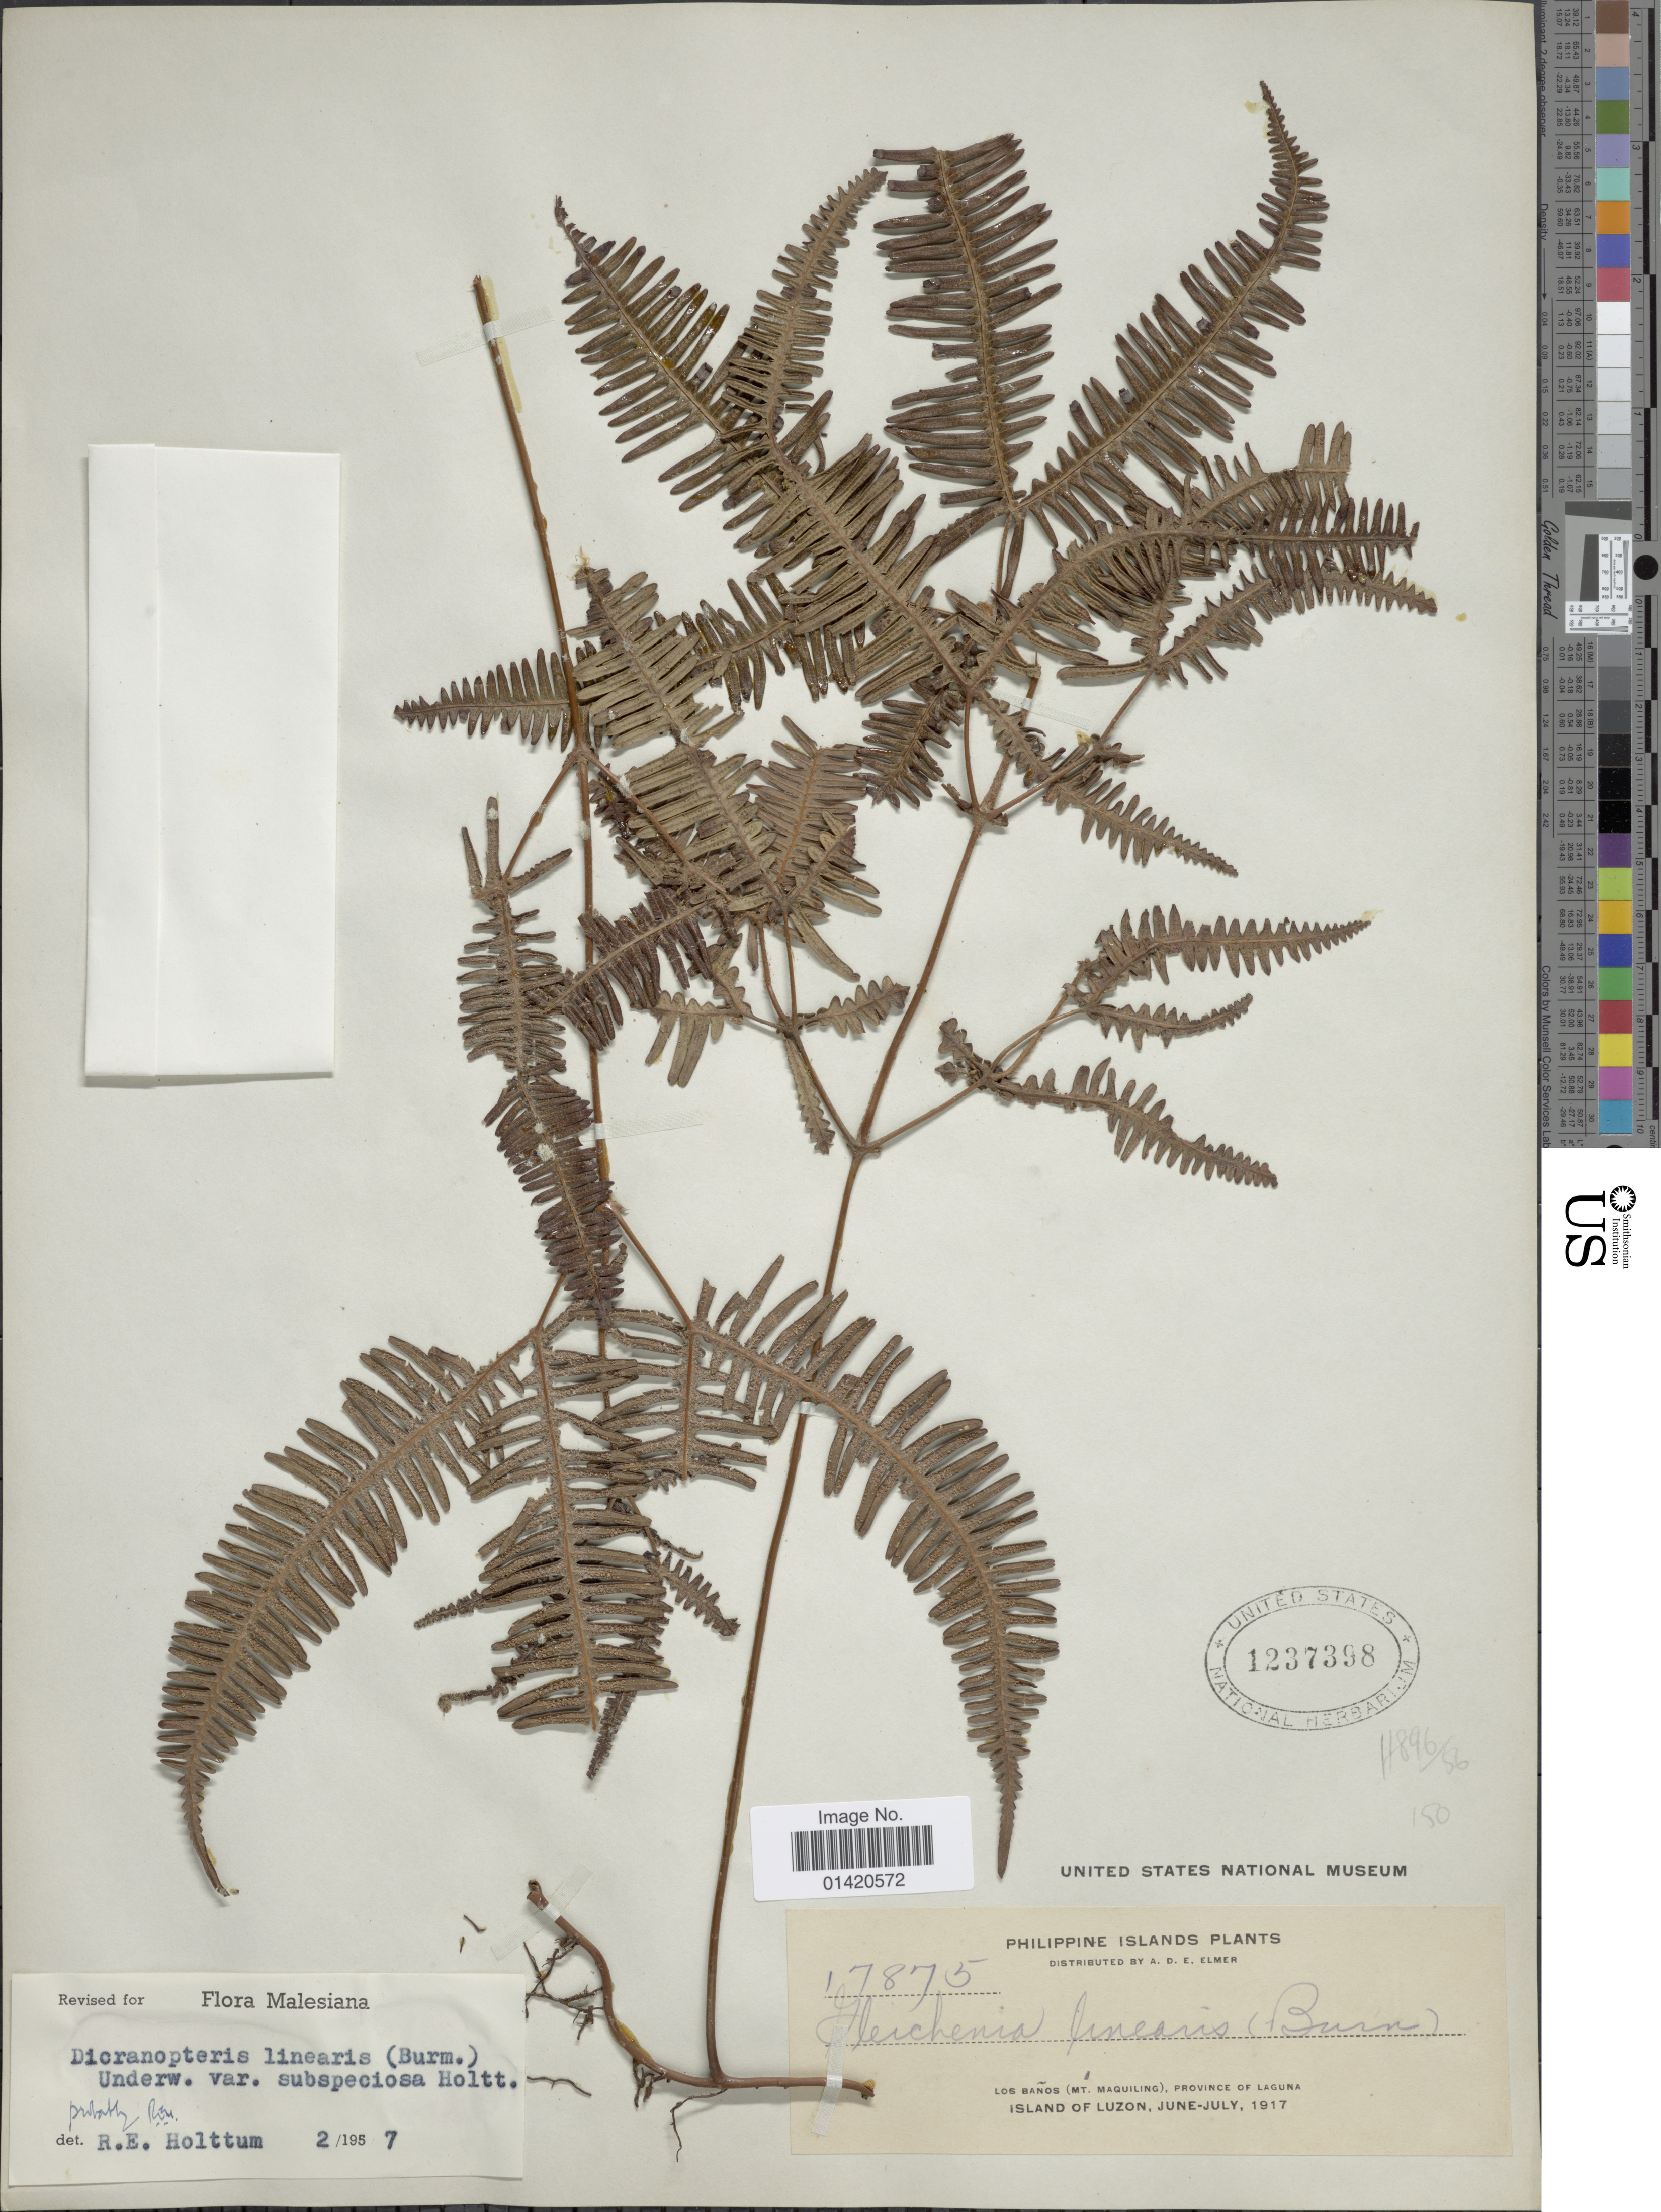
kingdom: Plantae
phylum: Tracheophyta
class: Polypodiopsida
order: Gleicheniales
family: Gleicheniaceae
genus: Dicranopteris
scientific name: Dicranopteris linearis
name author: (Burm. f.) Underw.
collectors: A. D. E. Elmer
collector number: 17875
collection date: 1917-06/1917-07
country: Philippines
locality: Los Baños (Mt maquiling), Province of Laguna, Island of Luzon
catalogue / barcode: US 1237398